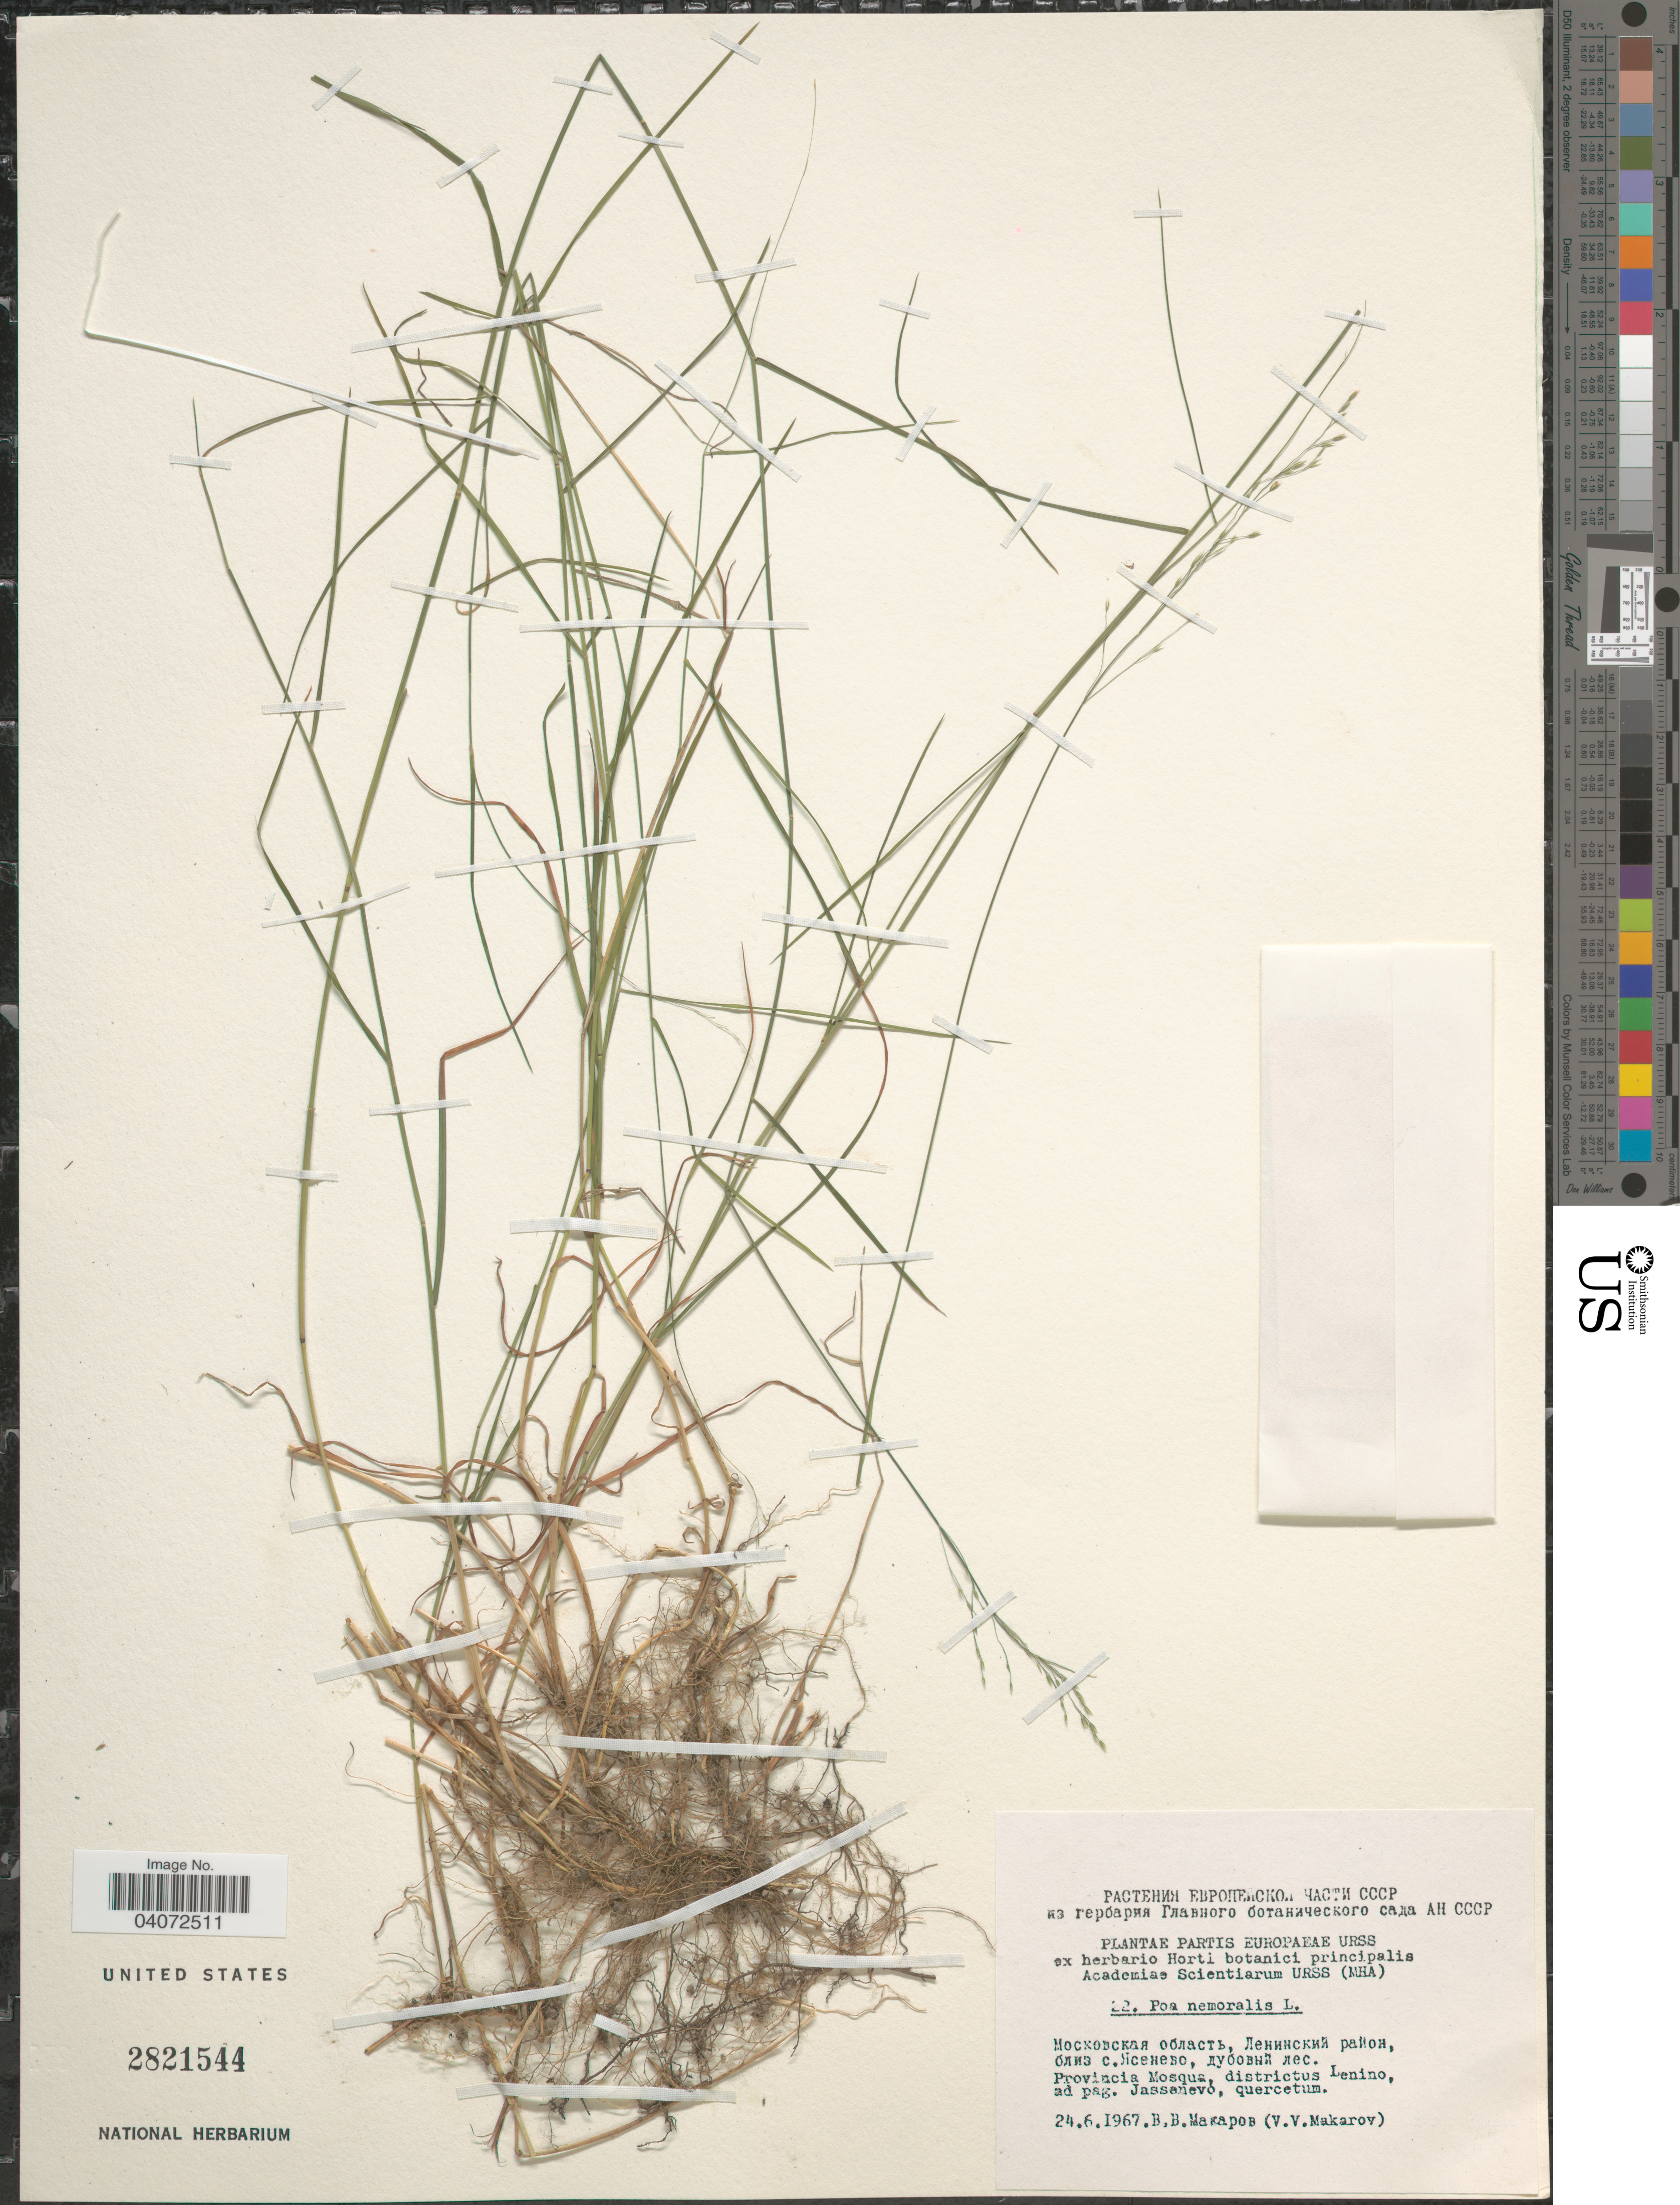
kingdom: Plantae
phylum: Tracheophyta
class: Liliopsida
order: Poales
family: Poaceae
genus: Poa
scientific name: Poa nemoralis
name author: L.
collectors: V. Makarov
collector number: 22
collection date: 1967-06-24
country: Russian Federation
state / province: Moscow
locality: Provincia Mosqua, districtus Lenino, ad pag. Jassenevo, quercetum.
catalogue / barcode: US 2821544